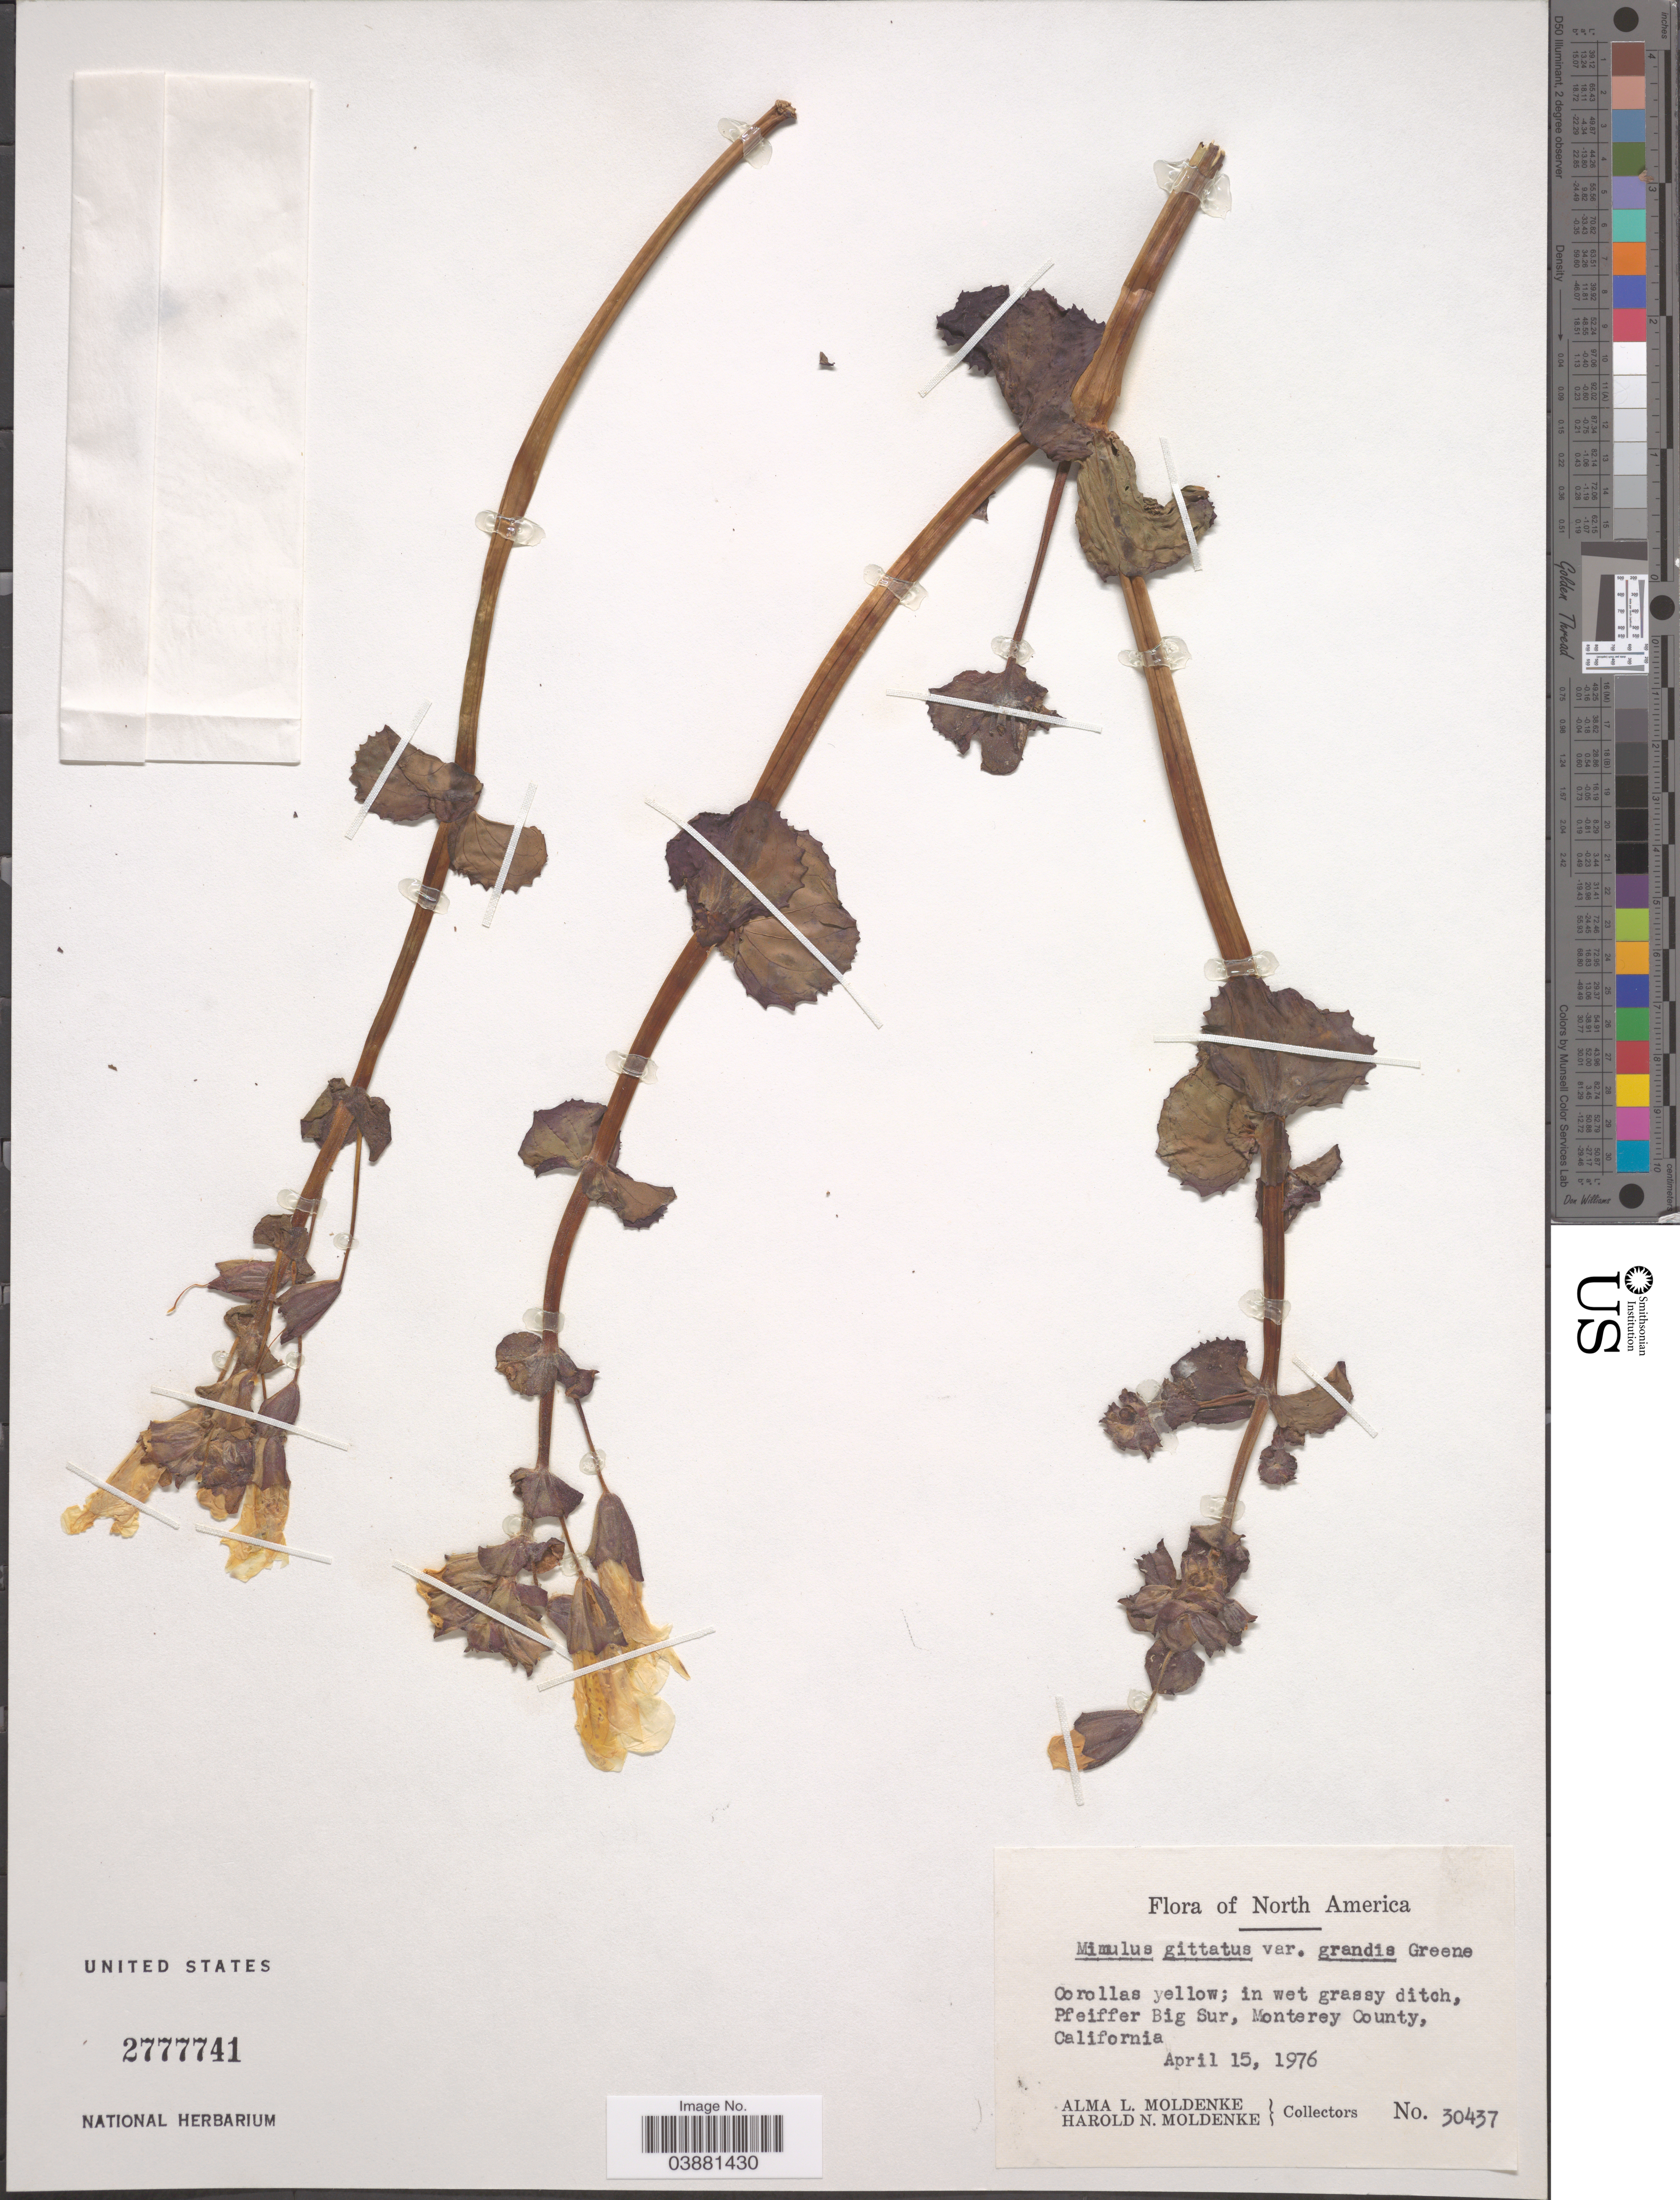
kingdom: Plantae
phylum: Tracheophyta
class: Magnoliopsida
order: Lamiales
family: Phrymaceae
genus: Mimulus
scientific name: Mimulus guttatus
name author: DC.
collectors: A. L. Moldenke & H. N. Moldenke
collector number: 30437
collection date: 1976-04-15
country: United States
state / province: California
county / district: Monterey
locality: Pfeiffer Big Sur, Monterey County.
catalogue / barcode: US 2777741